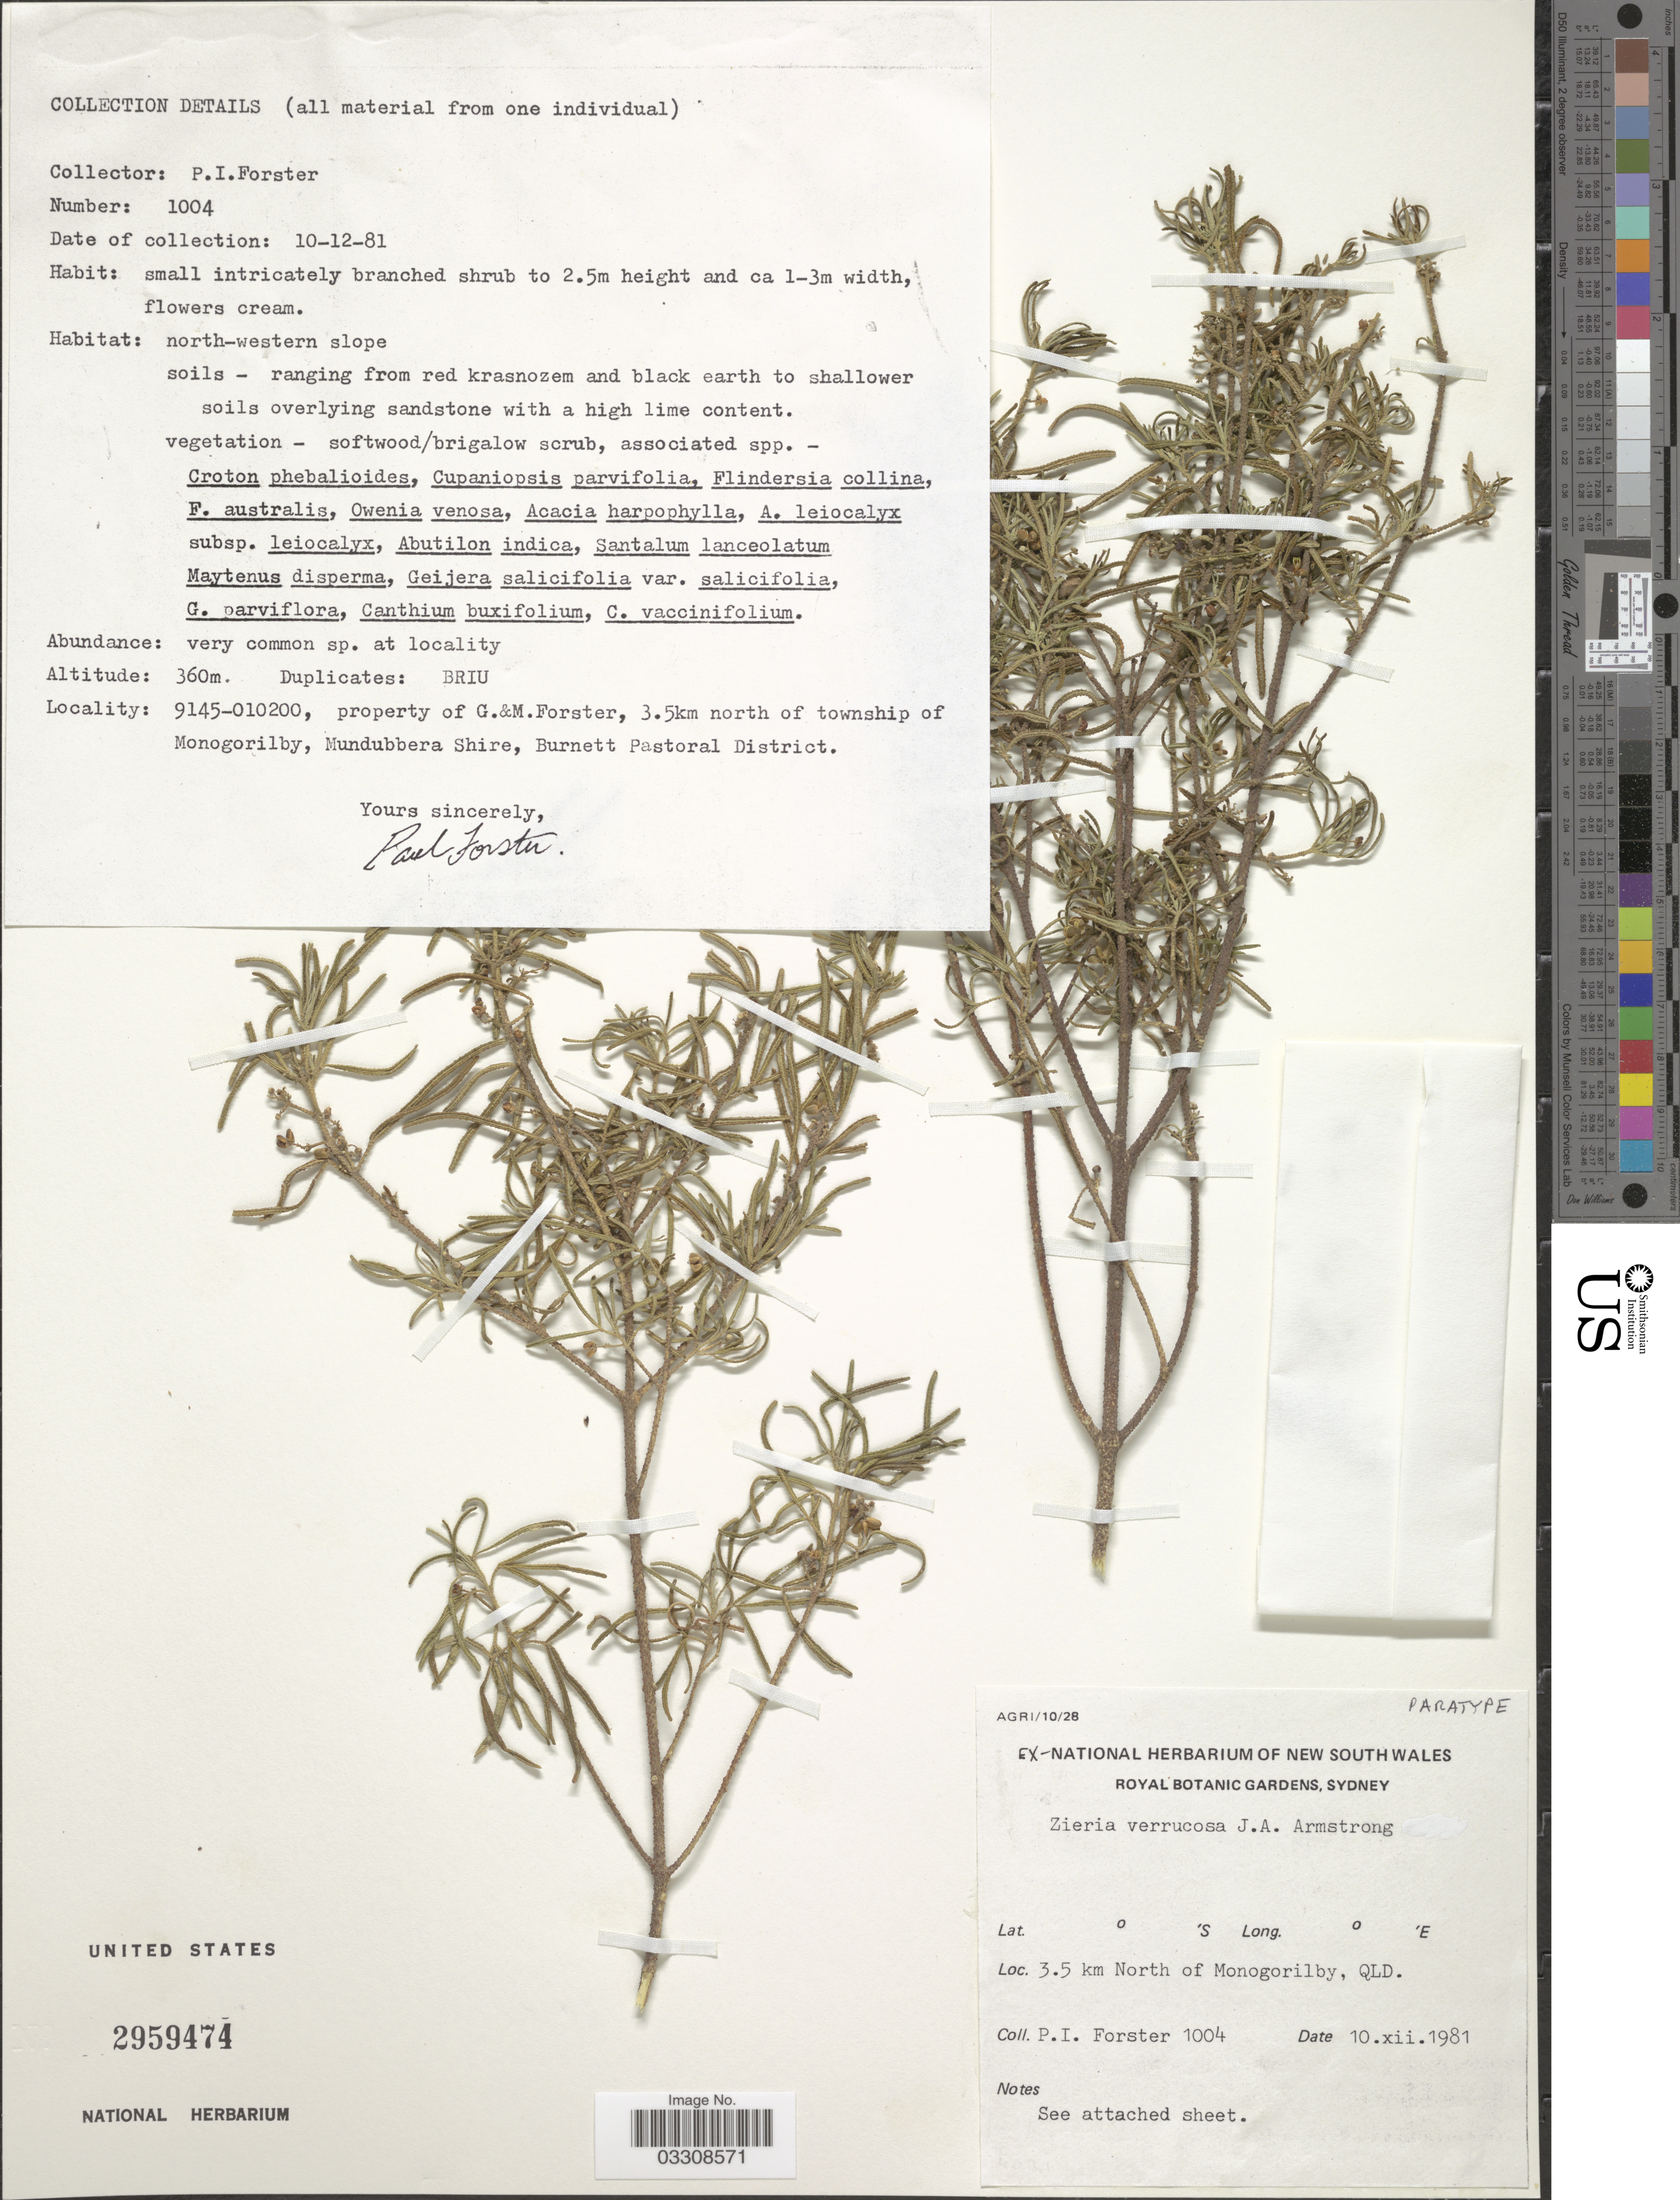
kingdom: Plantae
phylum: Tracheophyta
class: Magnoliopsida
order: Sapindales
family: Rutaceae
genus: Zieria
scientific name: Zieria verrucosa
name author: J.A. Armstrong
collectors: P. Forster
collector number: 1004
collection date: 1981-12-10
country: Australia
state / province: Queensland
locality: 3.5 km North of township of Monogorilby, Mundubbera Shire, Burnett Pastoral District.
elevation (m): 360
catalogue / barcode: US 2959474